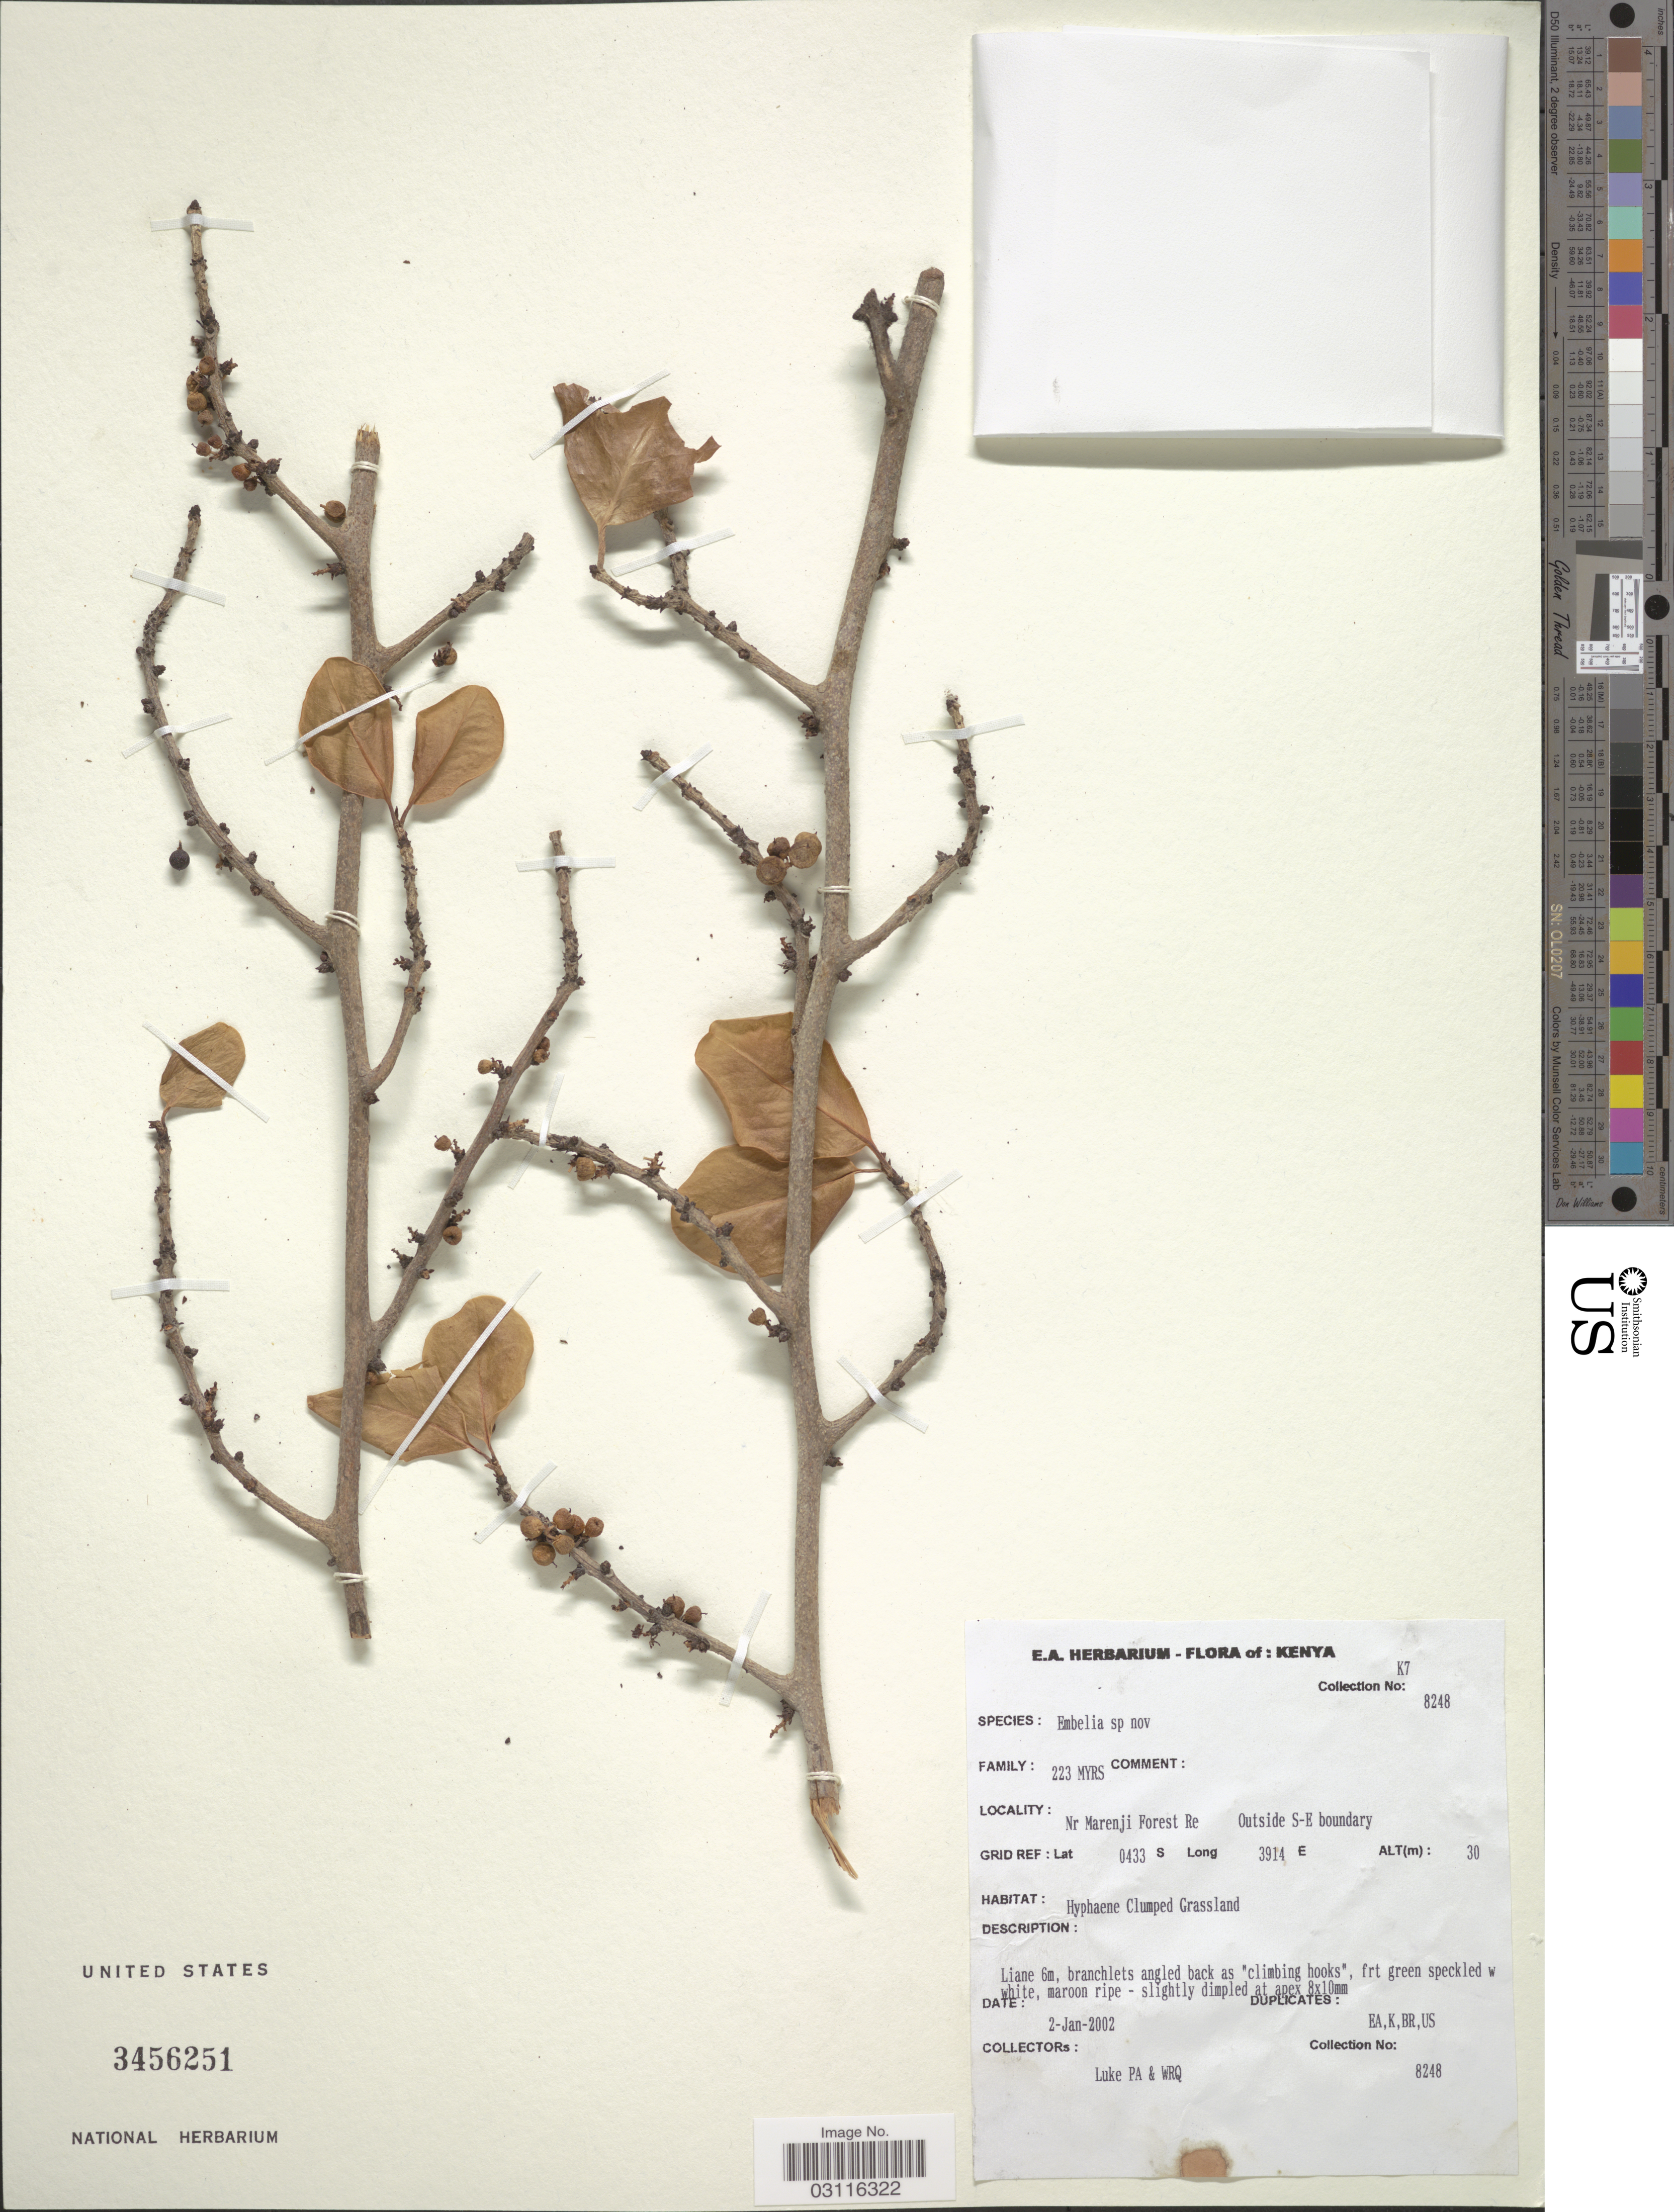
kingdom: Plantae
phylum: Tracheophyta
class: Magnoliopsida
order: Ericales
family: Primulaceae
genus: Embelia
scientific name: Embelia sp.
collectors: P. Luke & Q. Luke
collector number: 8248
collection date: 2002-01-02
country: Kenya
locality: K7. Nr Marenji Forest Re Outside S-E boundary.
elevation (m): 30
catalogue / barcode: US 3456251